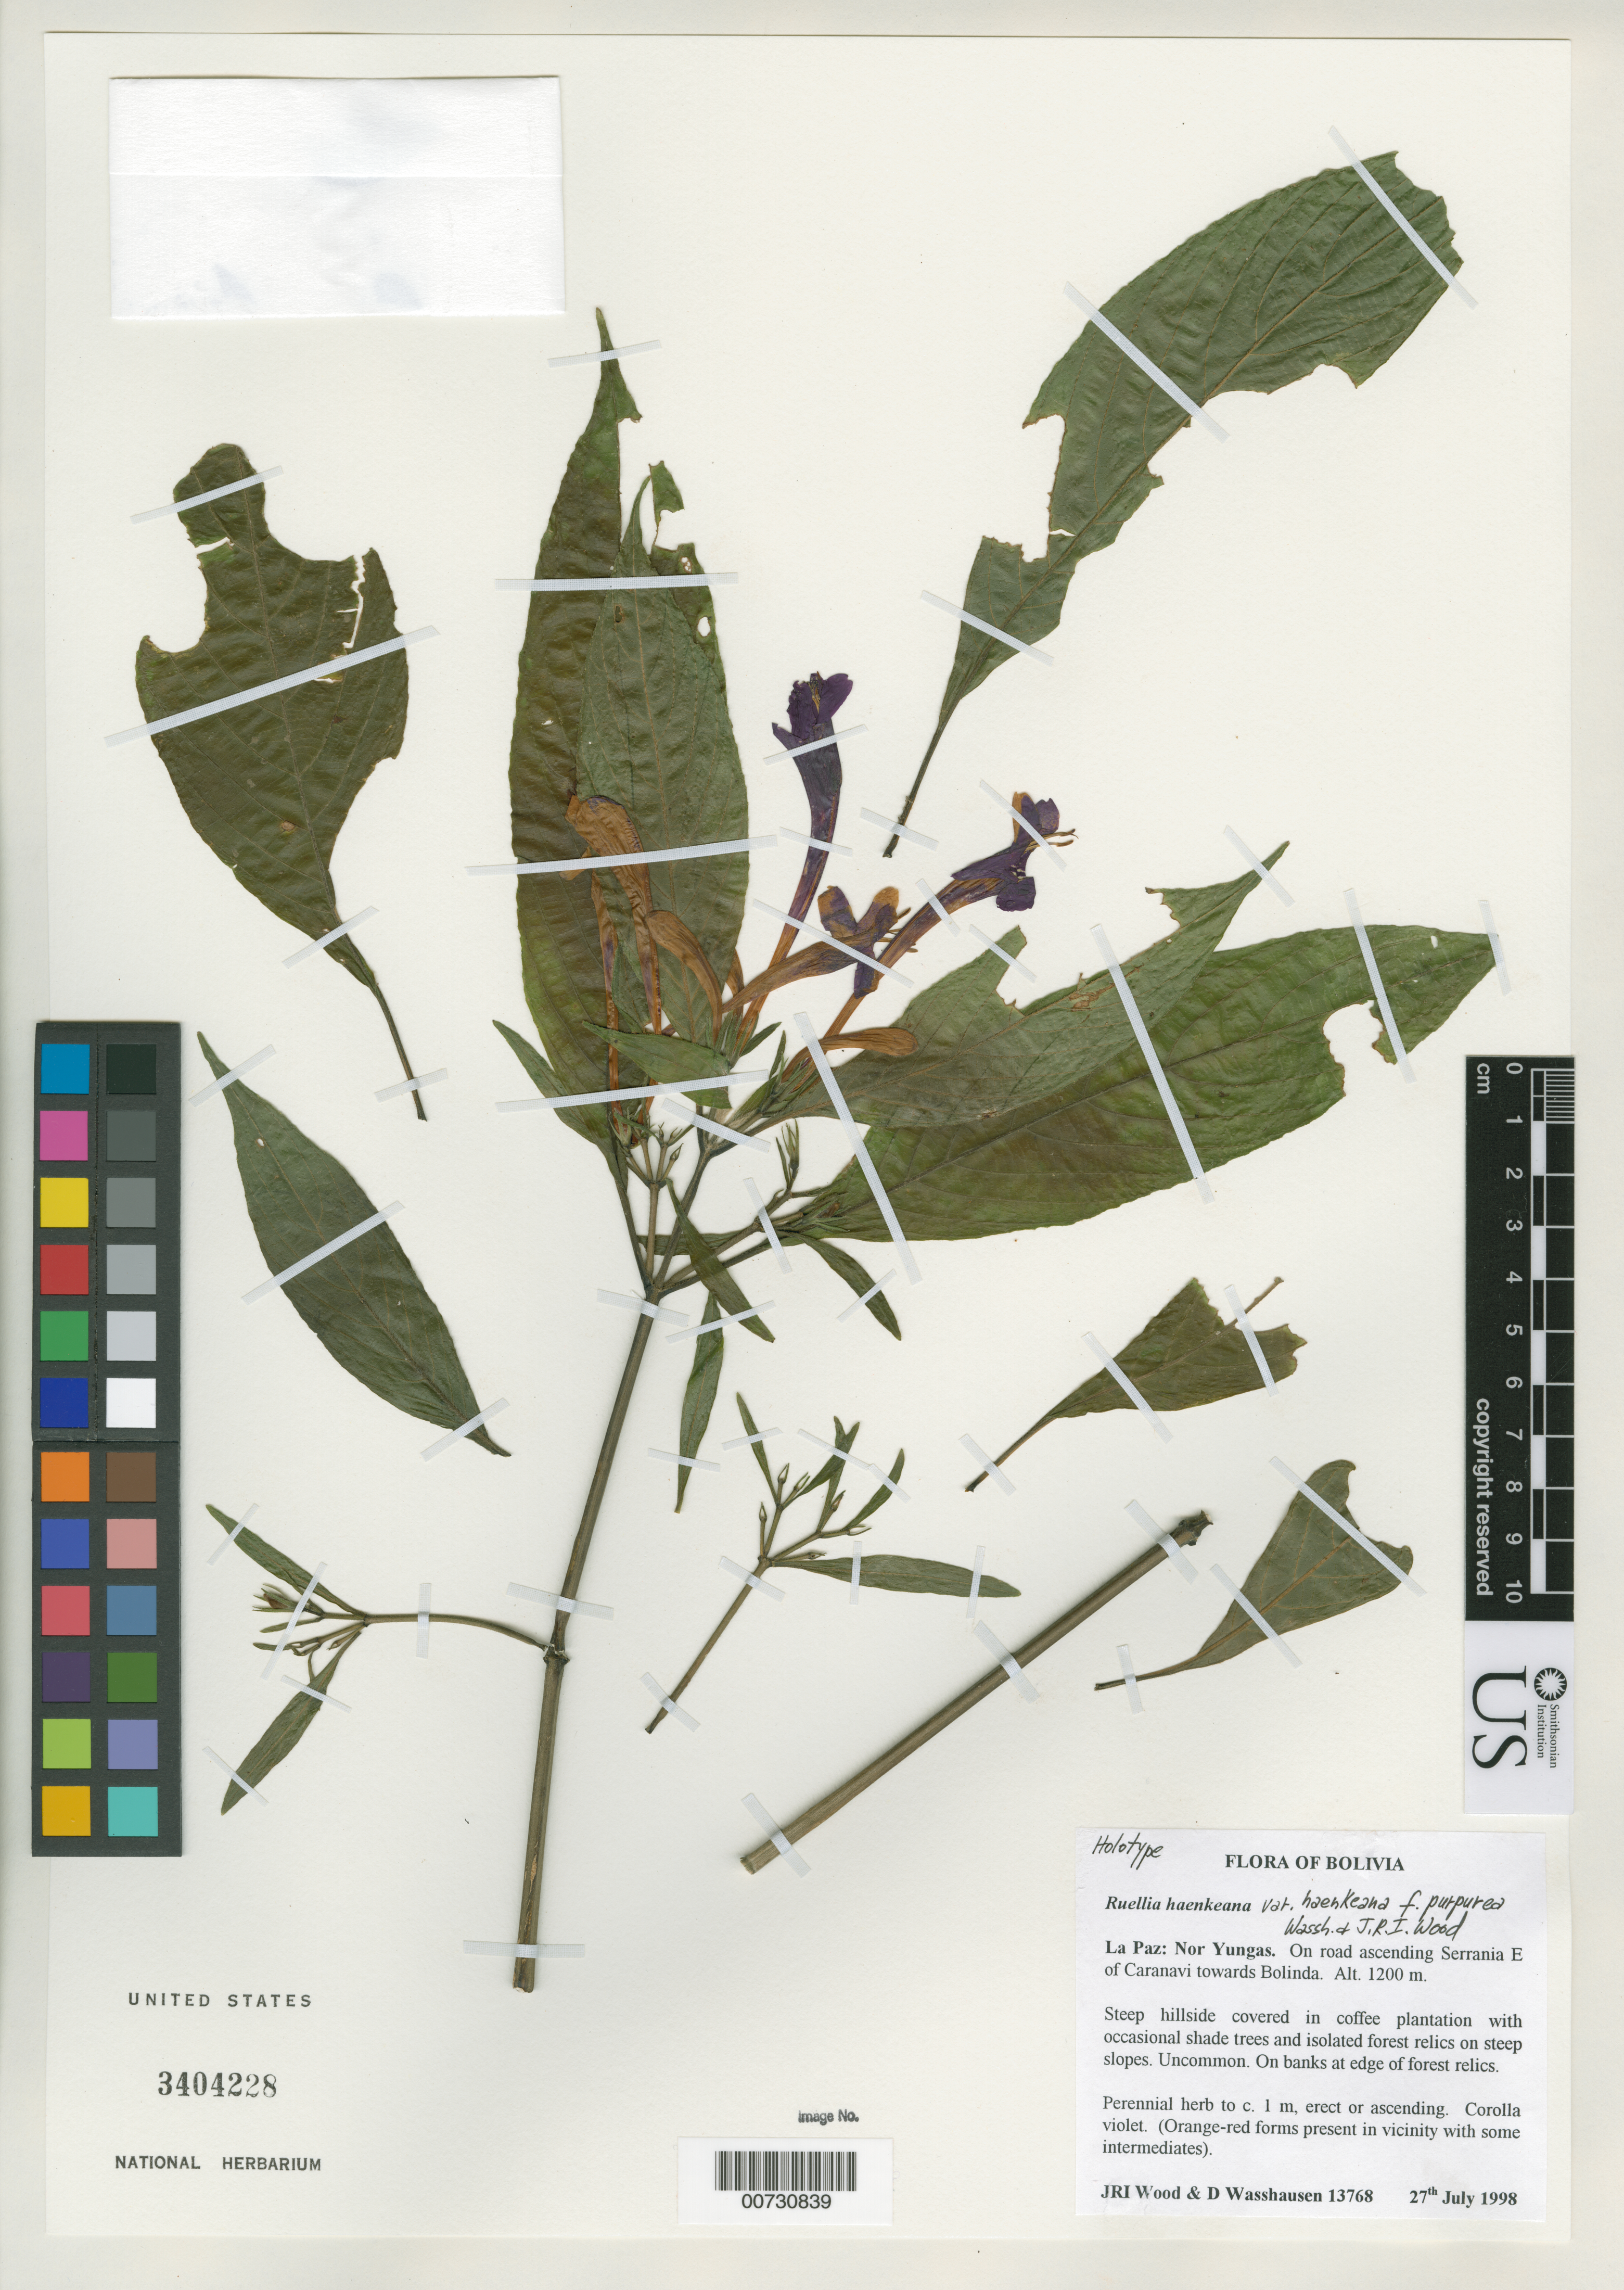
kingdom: Plantae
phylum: Tracheophyta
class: Magnoliopsida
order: Lamiales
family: Acanthaceae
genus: Ruellia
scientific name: Ruellia haenkeana f. purpurea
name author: Wassh. & J.R.I. Wood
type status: Holotype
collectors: J. R. I. Wood & D. C. Wasshausen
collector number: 13768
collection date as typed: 27 Jul 1998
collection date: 1998-07-27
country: Bolivia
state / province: La Paz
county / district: Nor Yungas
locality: On road ascending Serrania E of Caranavi towards Bolinda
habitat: Steep hillside covered in coffee plantation with occasional shade trees and isolated forest relics on steep slopes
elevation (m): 1200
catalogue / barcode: US 3404228